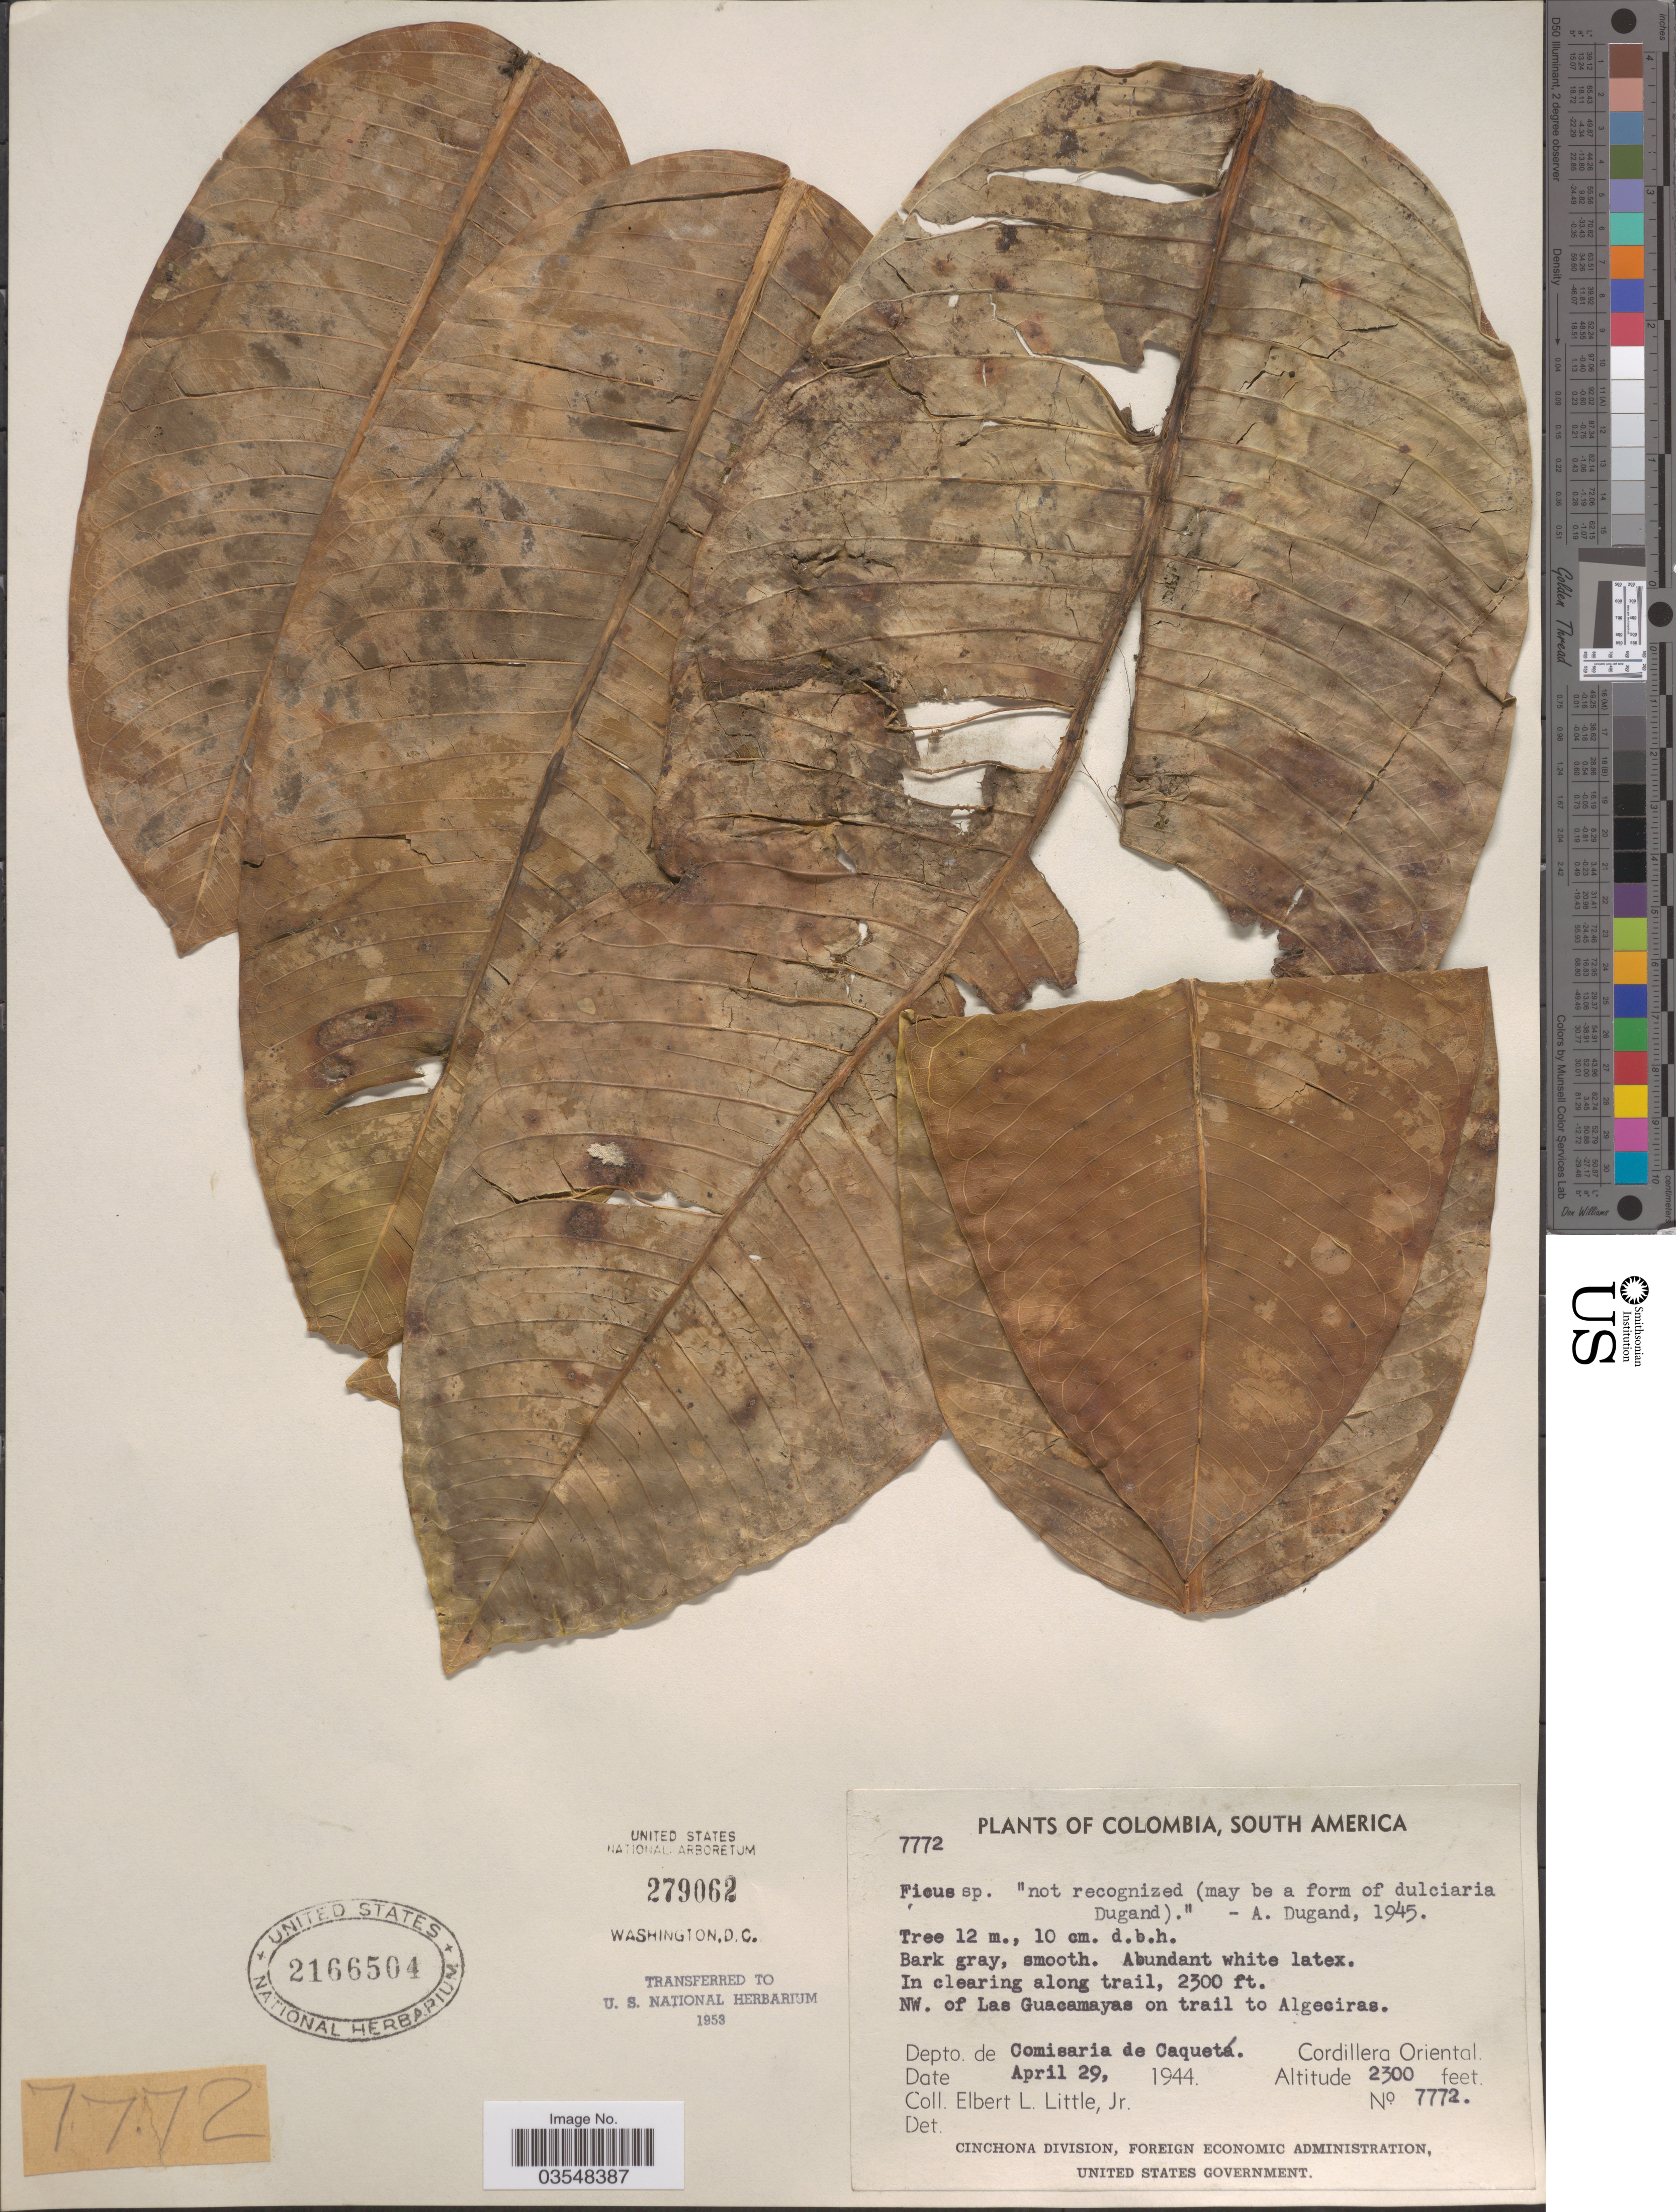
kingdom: Plantae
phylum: Tracheophyta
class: Magnoliopsida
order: Rosales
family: Moraceae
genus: Ficus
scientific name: Ficus dulciaria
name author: Dugand G.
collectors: E. L. Little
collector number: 7772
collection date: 1944-04-29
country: Colombia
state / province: Caquetá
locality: NW. of Las Guacamayas on trail to Algeciras. Depto. de Comisaria de Caquetá. Cordillera Oriental.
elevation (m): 701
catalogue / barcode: US 2166504